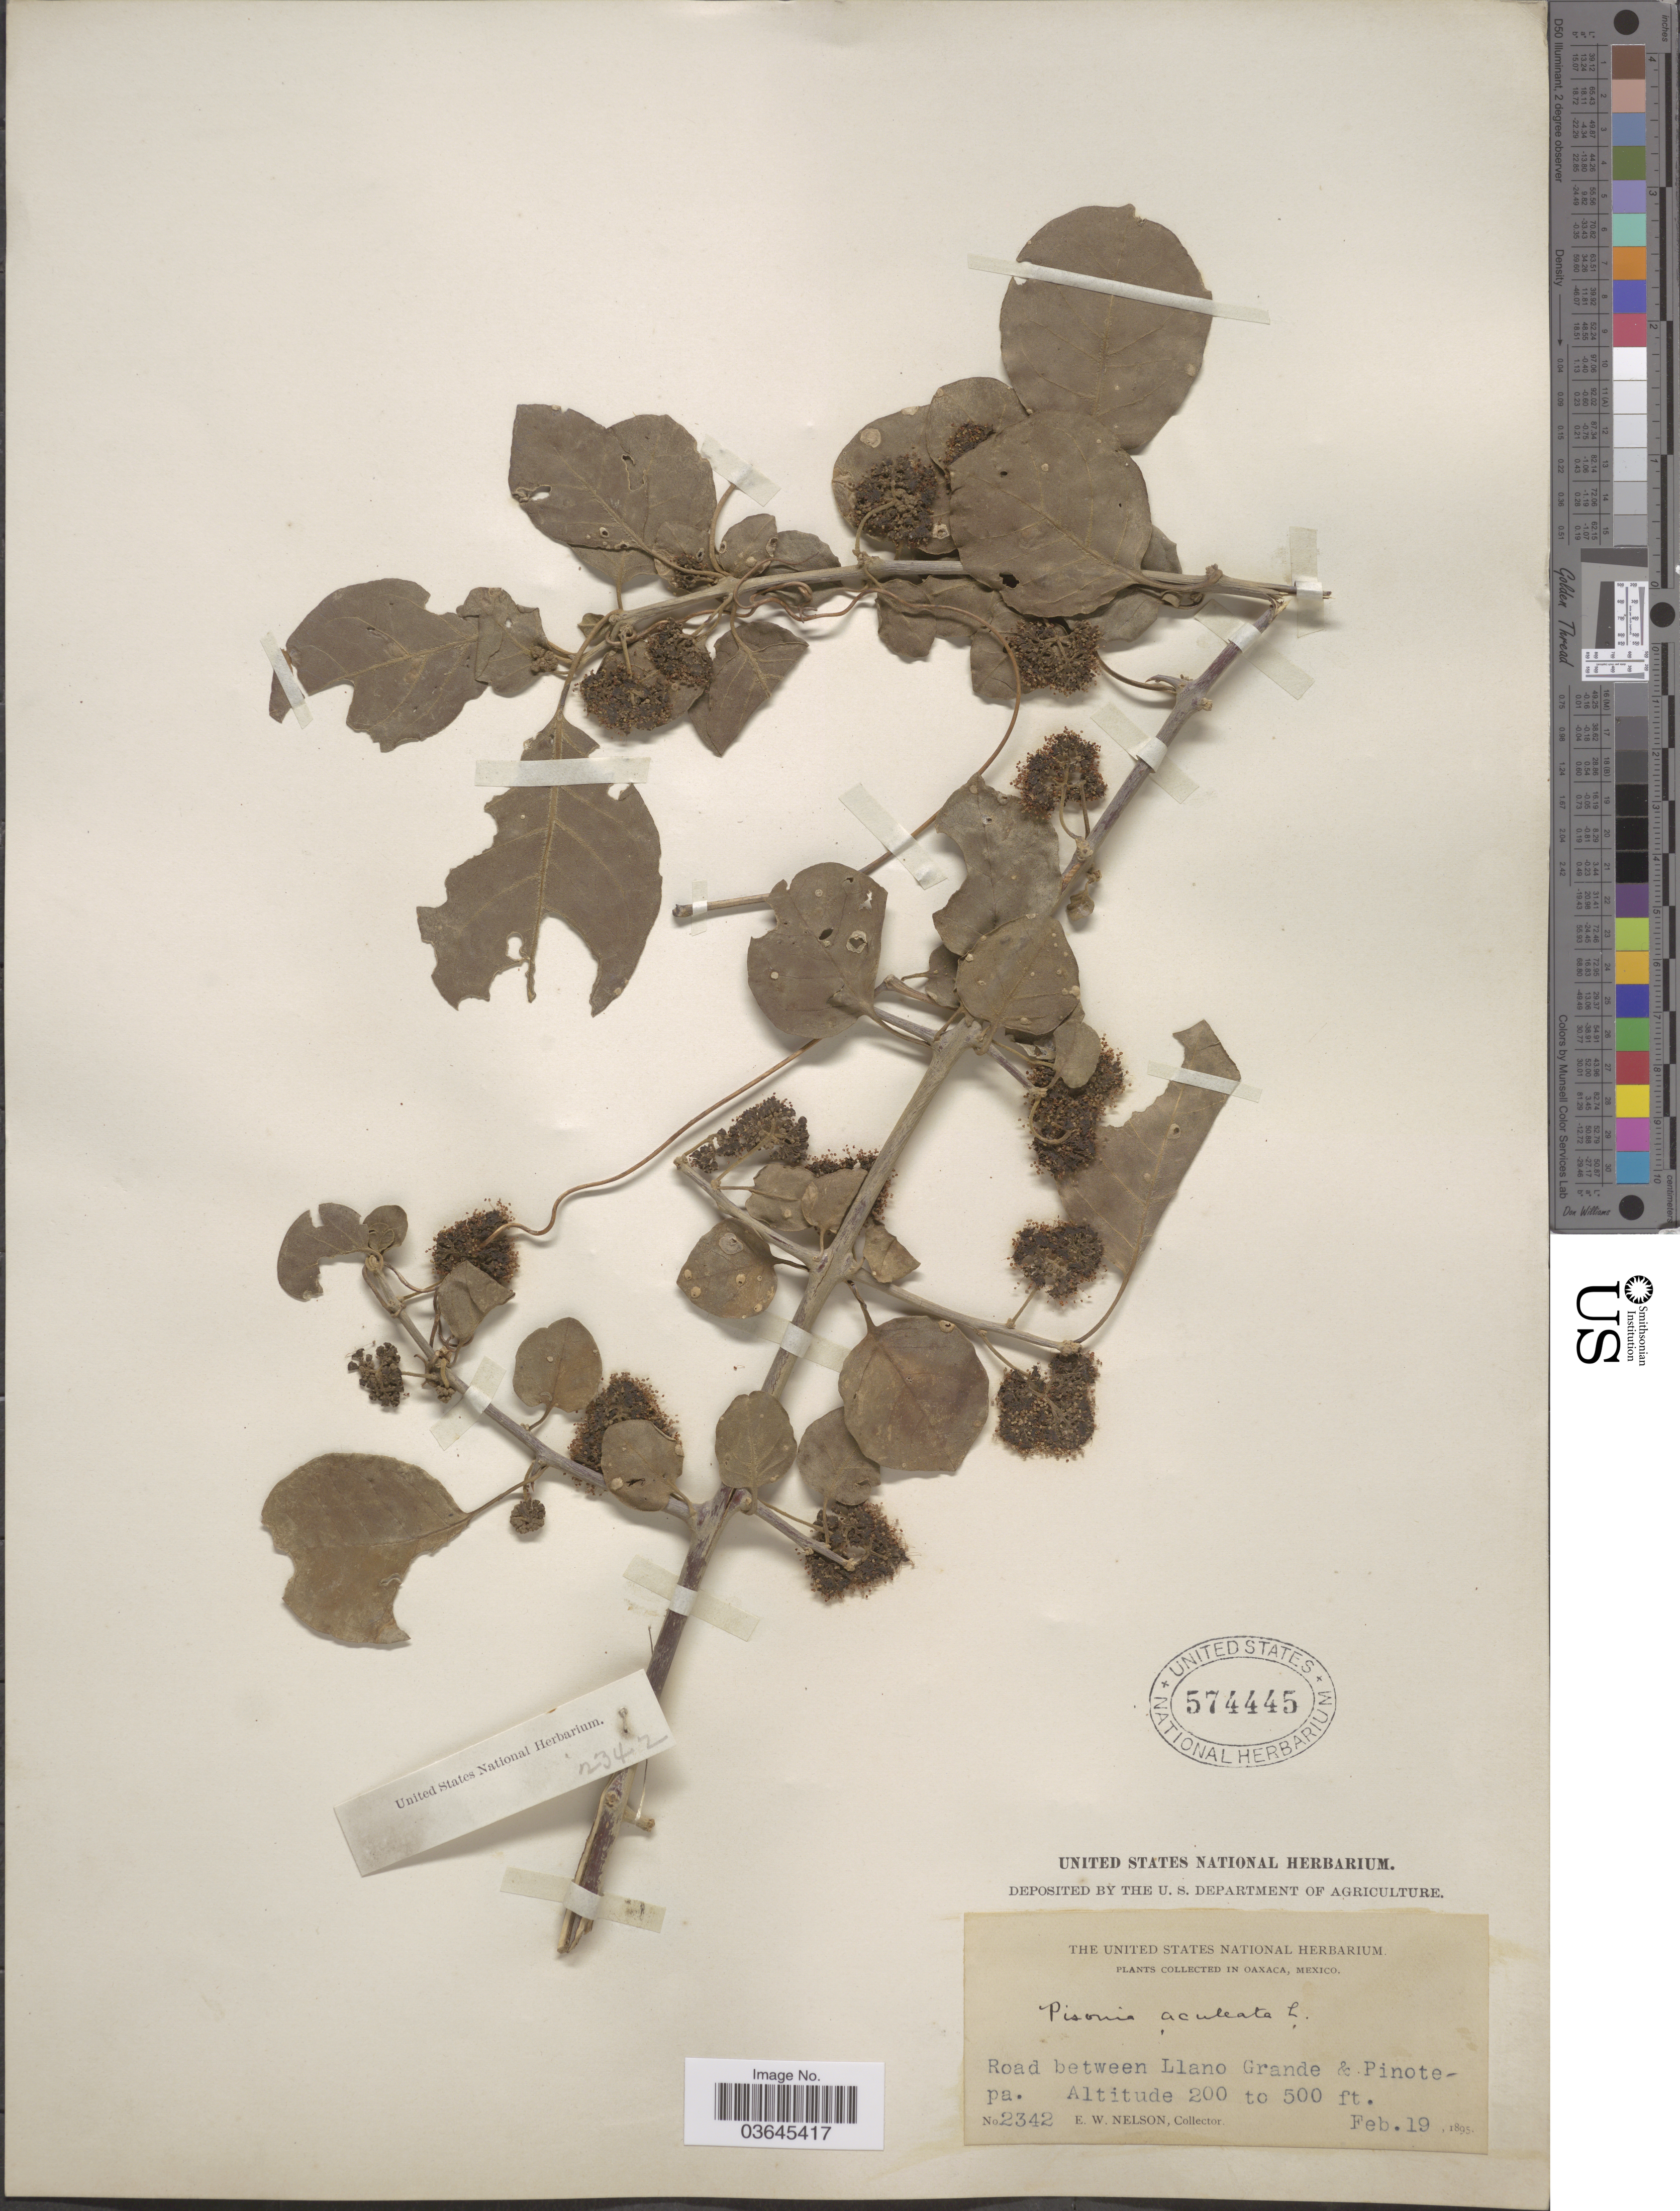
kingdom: Plantae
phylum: Tracheophyta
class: Magnoliopsida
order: Caryophyllales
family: Nyctaginaceae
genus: Pisonia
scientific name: Pisonia aculeata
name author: L.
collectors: E. W. Nelson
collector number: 2342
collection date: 1895-02-19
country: Mexico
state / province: Oaxaca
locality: Road between Llano Grande & Pinotepa.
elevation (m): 61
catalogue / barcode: US 574445